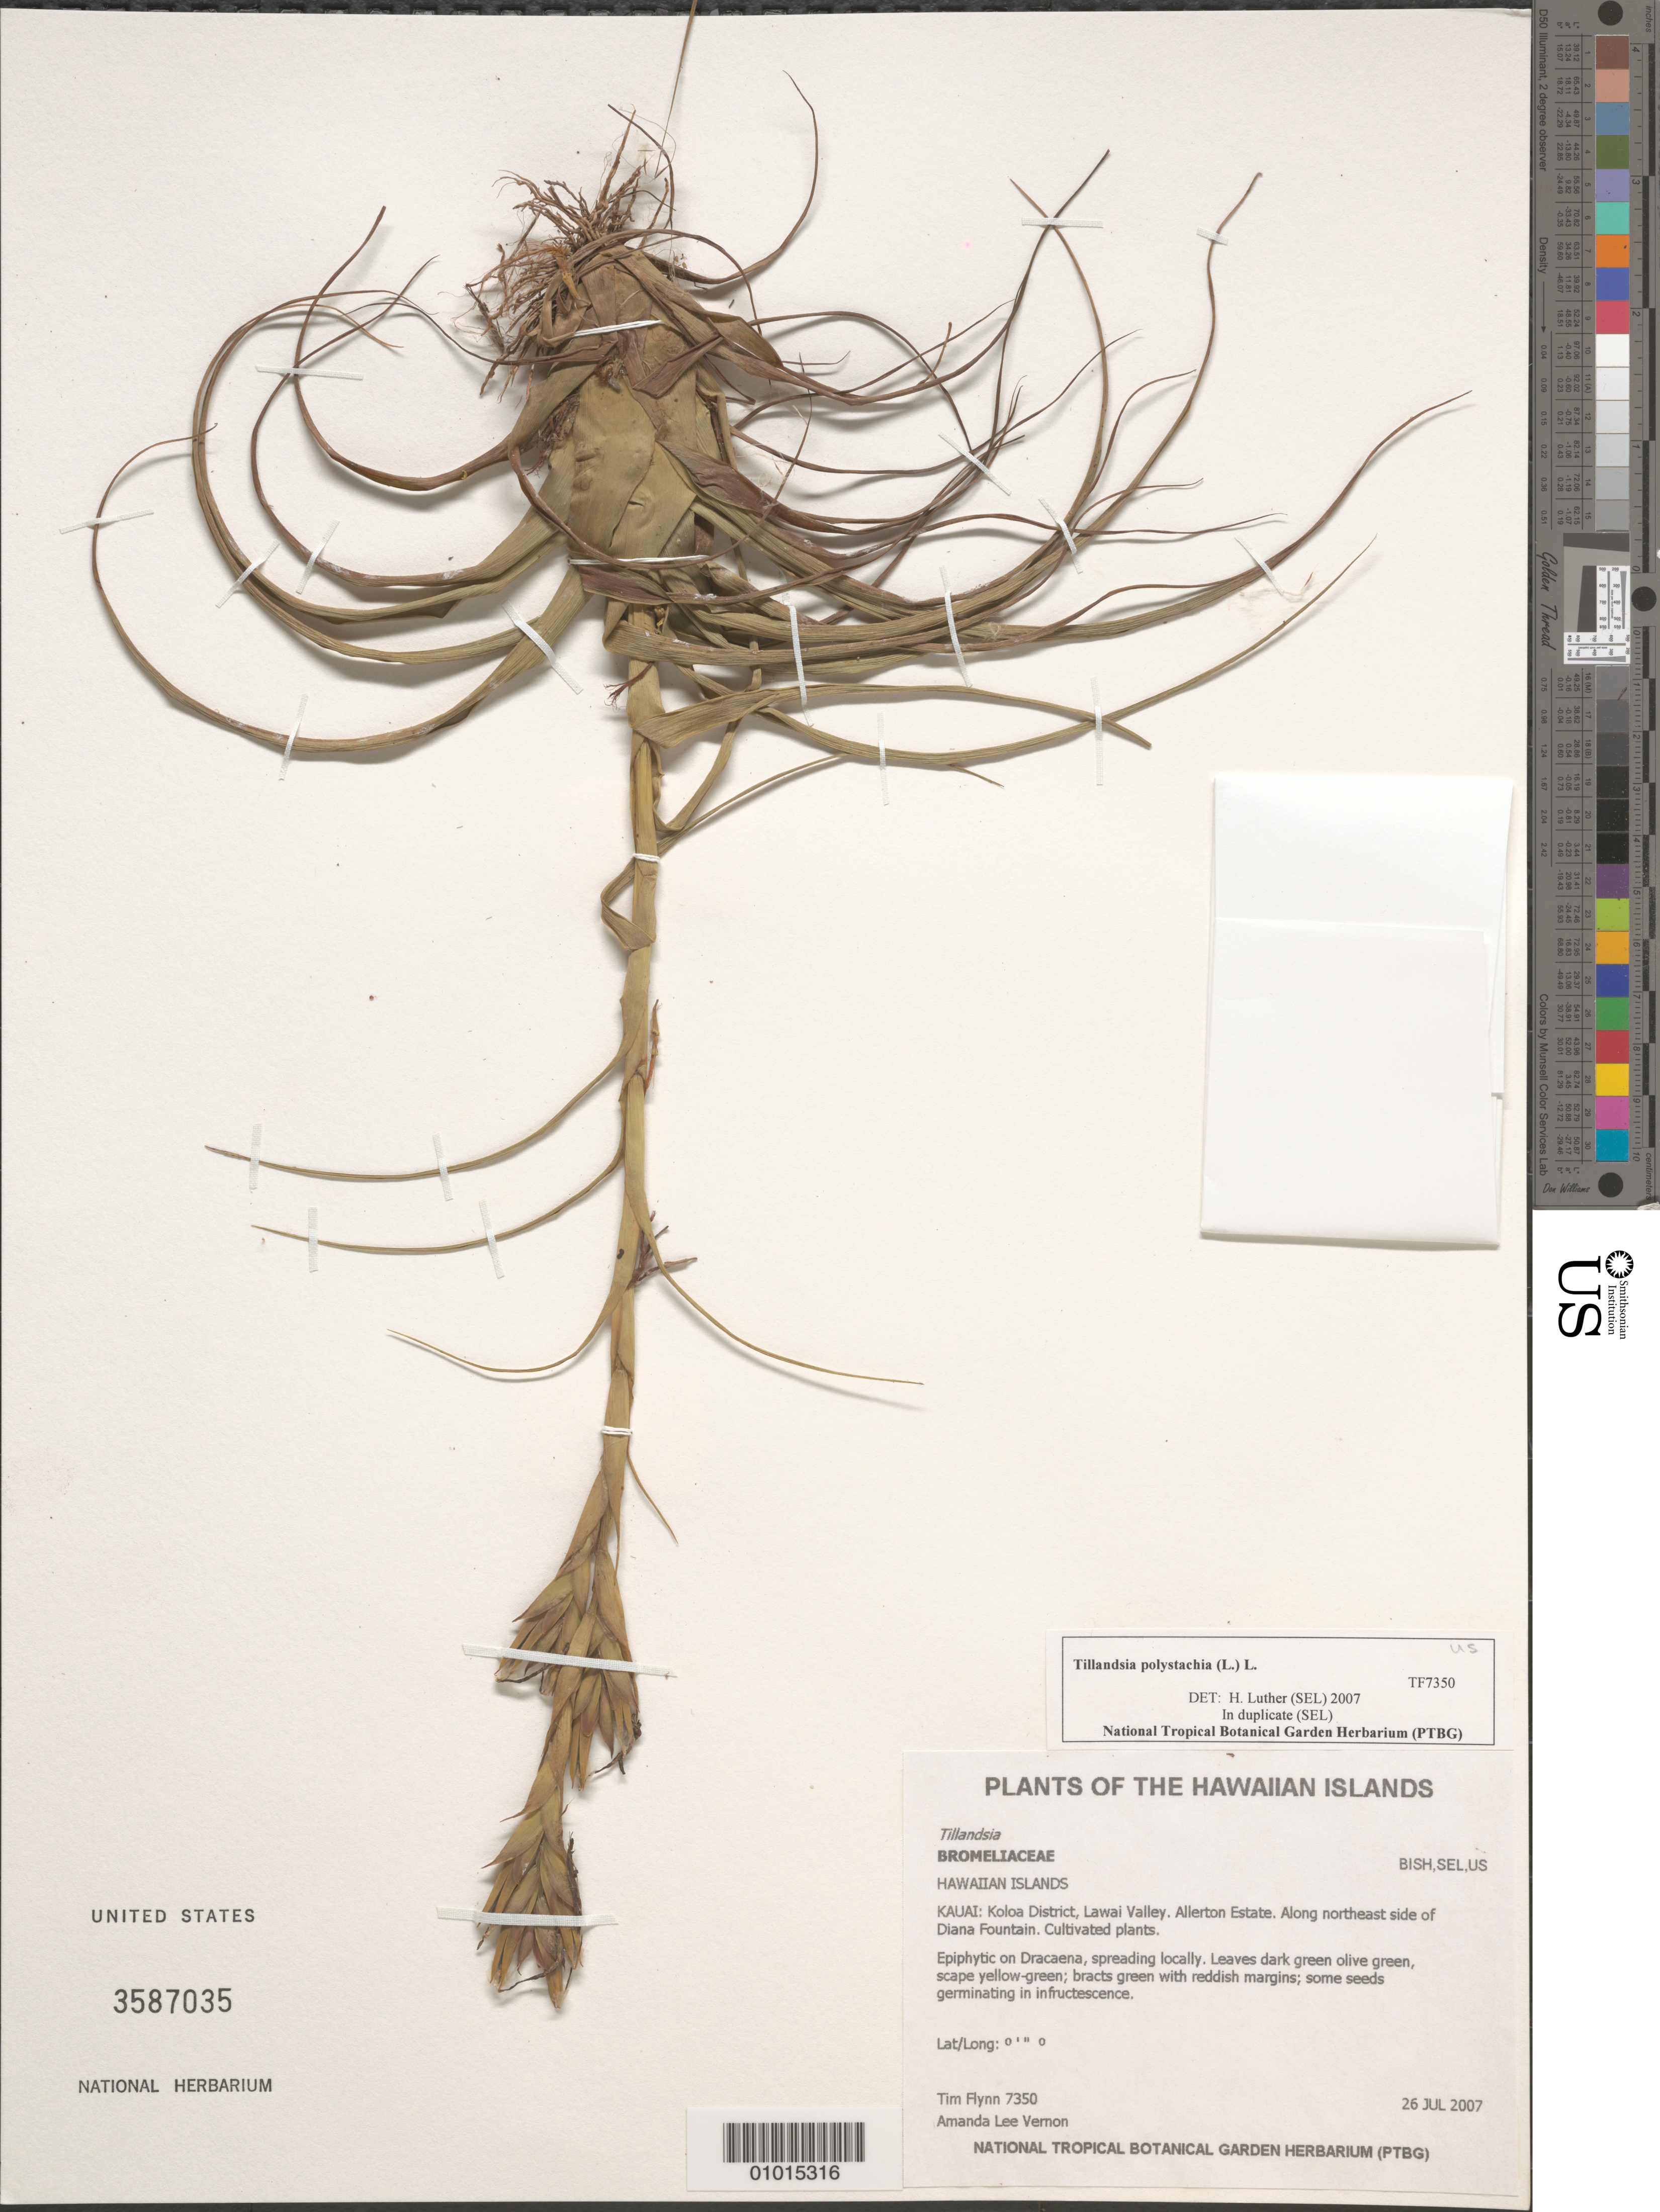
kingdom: Plantae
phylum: Tracheophyta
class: Liliopsida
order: Poales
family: Bromeliaceae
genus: Tillandsia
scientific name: Tillandsia polystachia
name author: (L.) L.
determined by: Luther, Harry E.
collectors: T. W. Flynn & A. Vernon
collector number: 7350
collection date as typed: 26 Jul 2007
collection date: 2007-07-26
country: United States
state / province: Hawaii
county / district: Kauai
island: Kaua'i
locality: Lawai Valley, Allerton Estate. Along N.E. side of Diana Fountain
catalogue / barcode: US 3587035